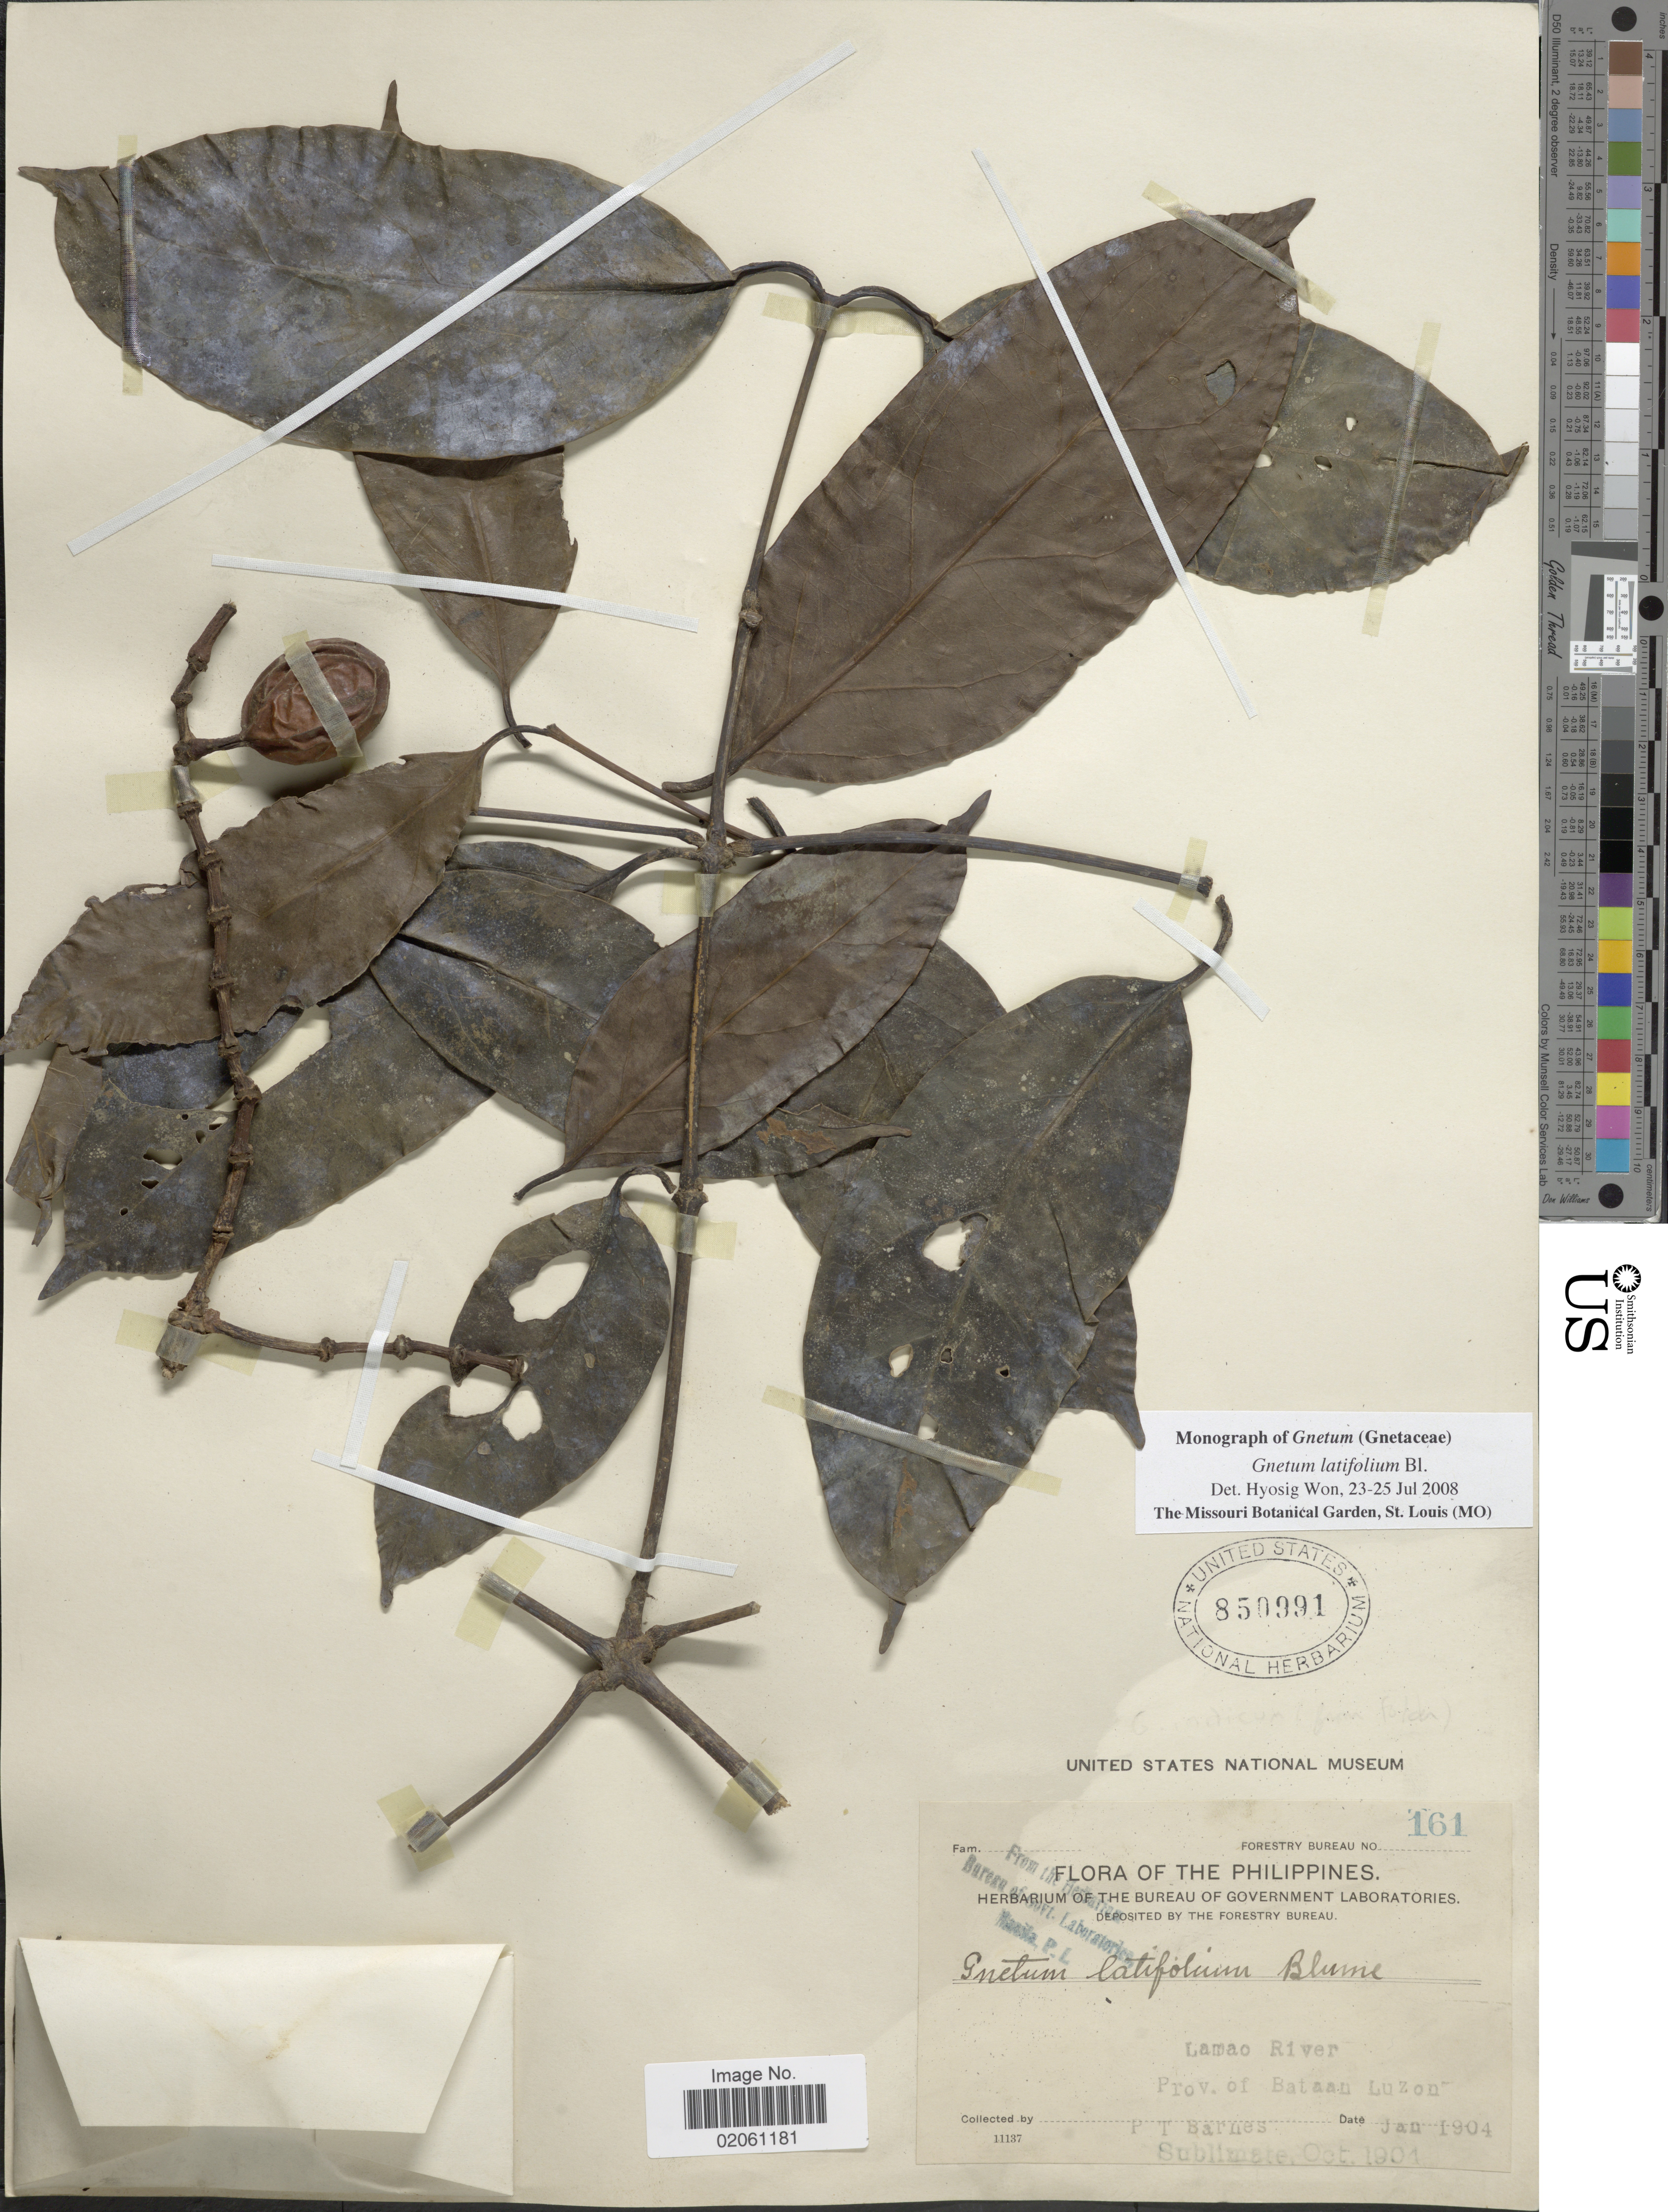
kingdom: Plantae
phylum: Tracheophyta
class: Gnetopsida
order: Gnetales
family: Gnetaceae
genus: Gnetum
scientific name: Gnetum indicum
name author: (Lour.) Merr.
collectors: P. Barnes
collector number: Forestry Bureau 161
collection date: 1901-10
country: Philippines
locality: Lamao River, Prov. of Bataan, Luzon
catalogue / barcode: US 850991